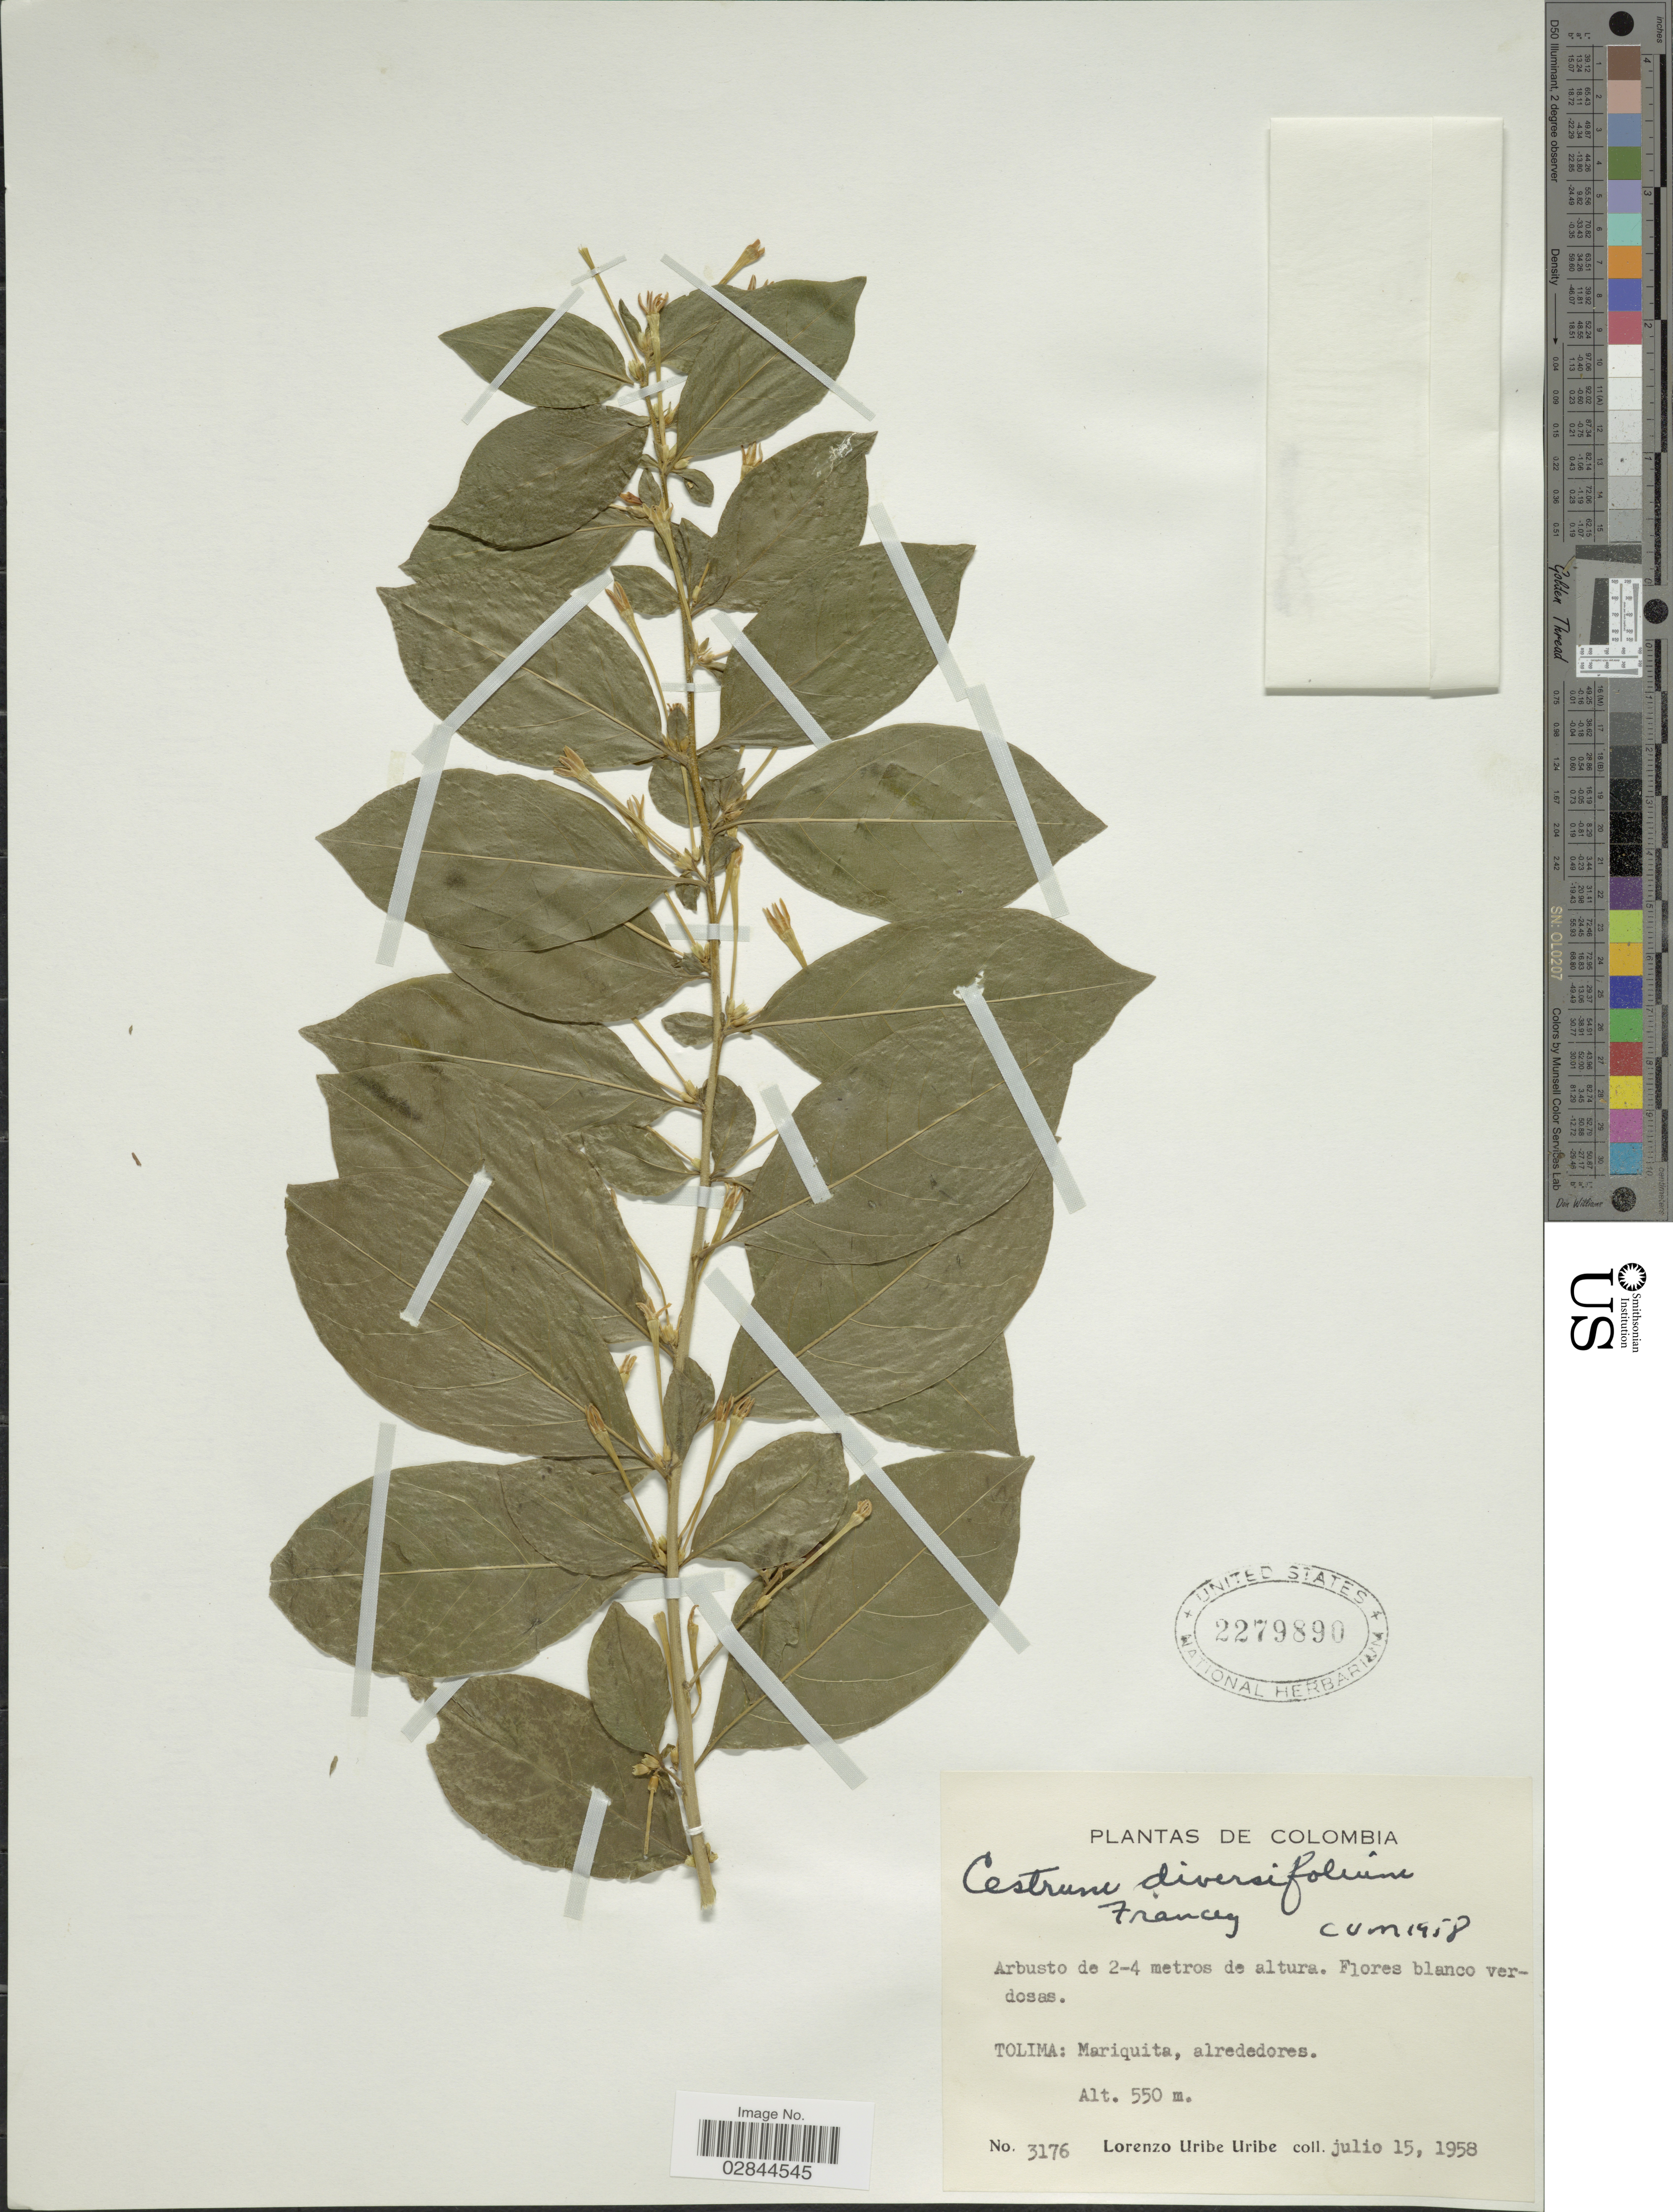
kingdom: Plantae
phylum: Tracheophyta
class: Magnoliopsida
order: Solanales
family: Solanaceae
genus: Cestrum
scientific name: Cestrum diversifolium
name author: Francey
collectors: L. Uribe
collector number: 3176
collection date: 1958-07-15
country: Colombia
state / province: Tolima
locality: Mariquita, alrededores.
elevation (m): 550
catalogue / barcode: US 2279890